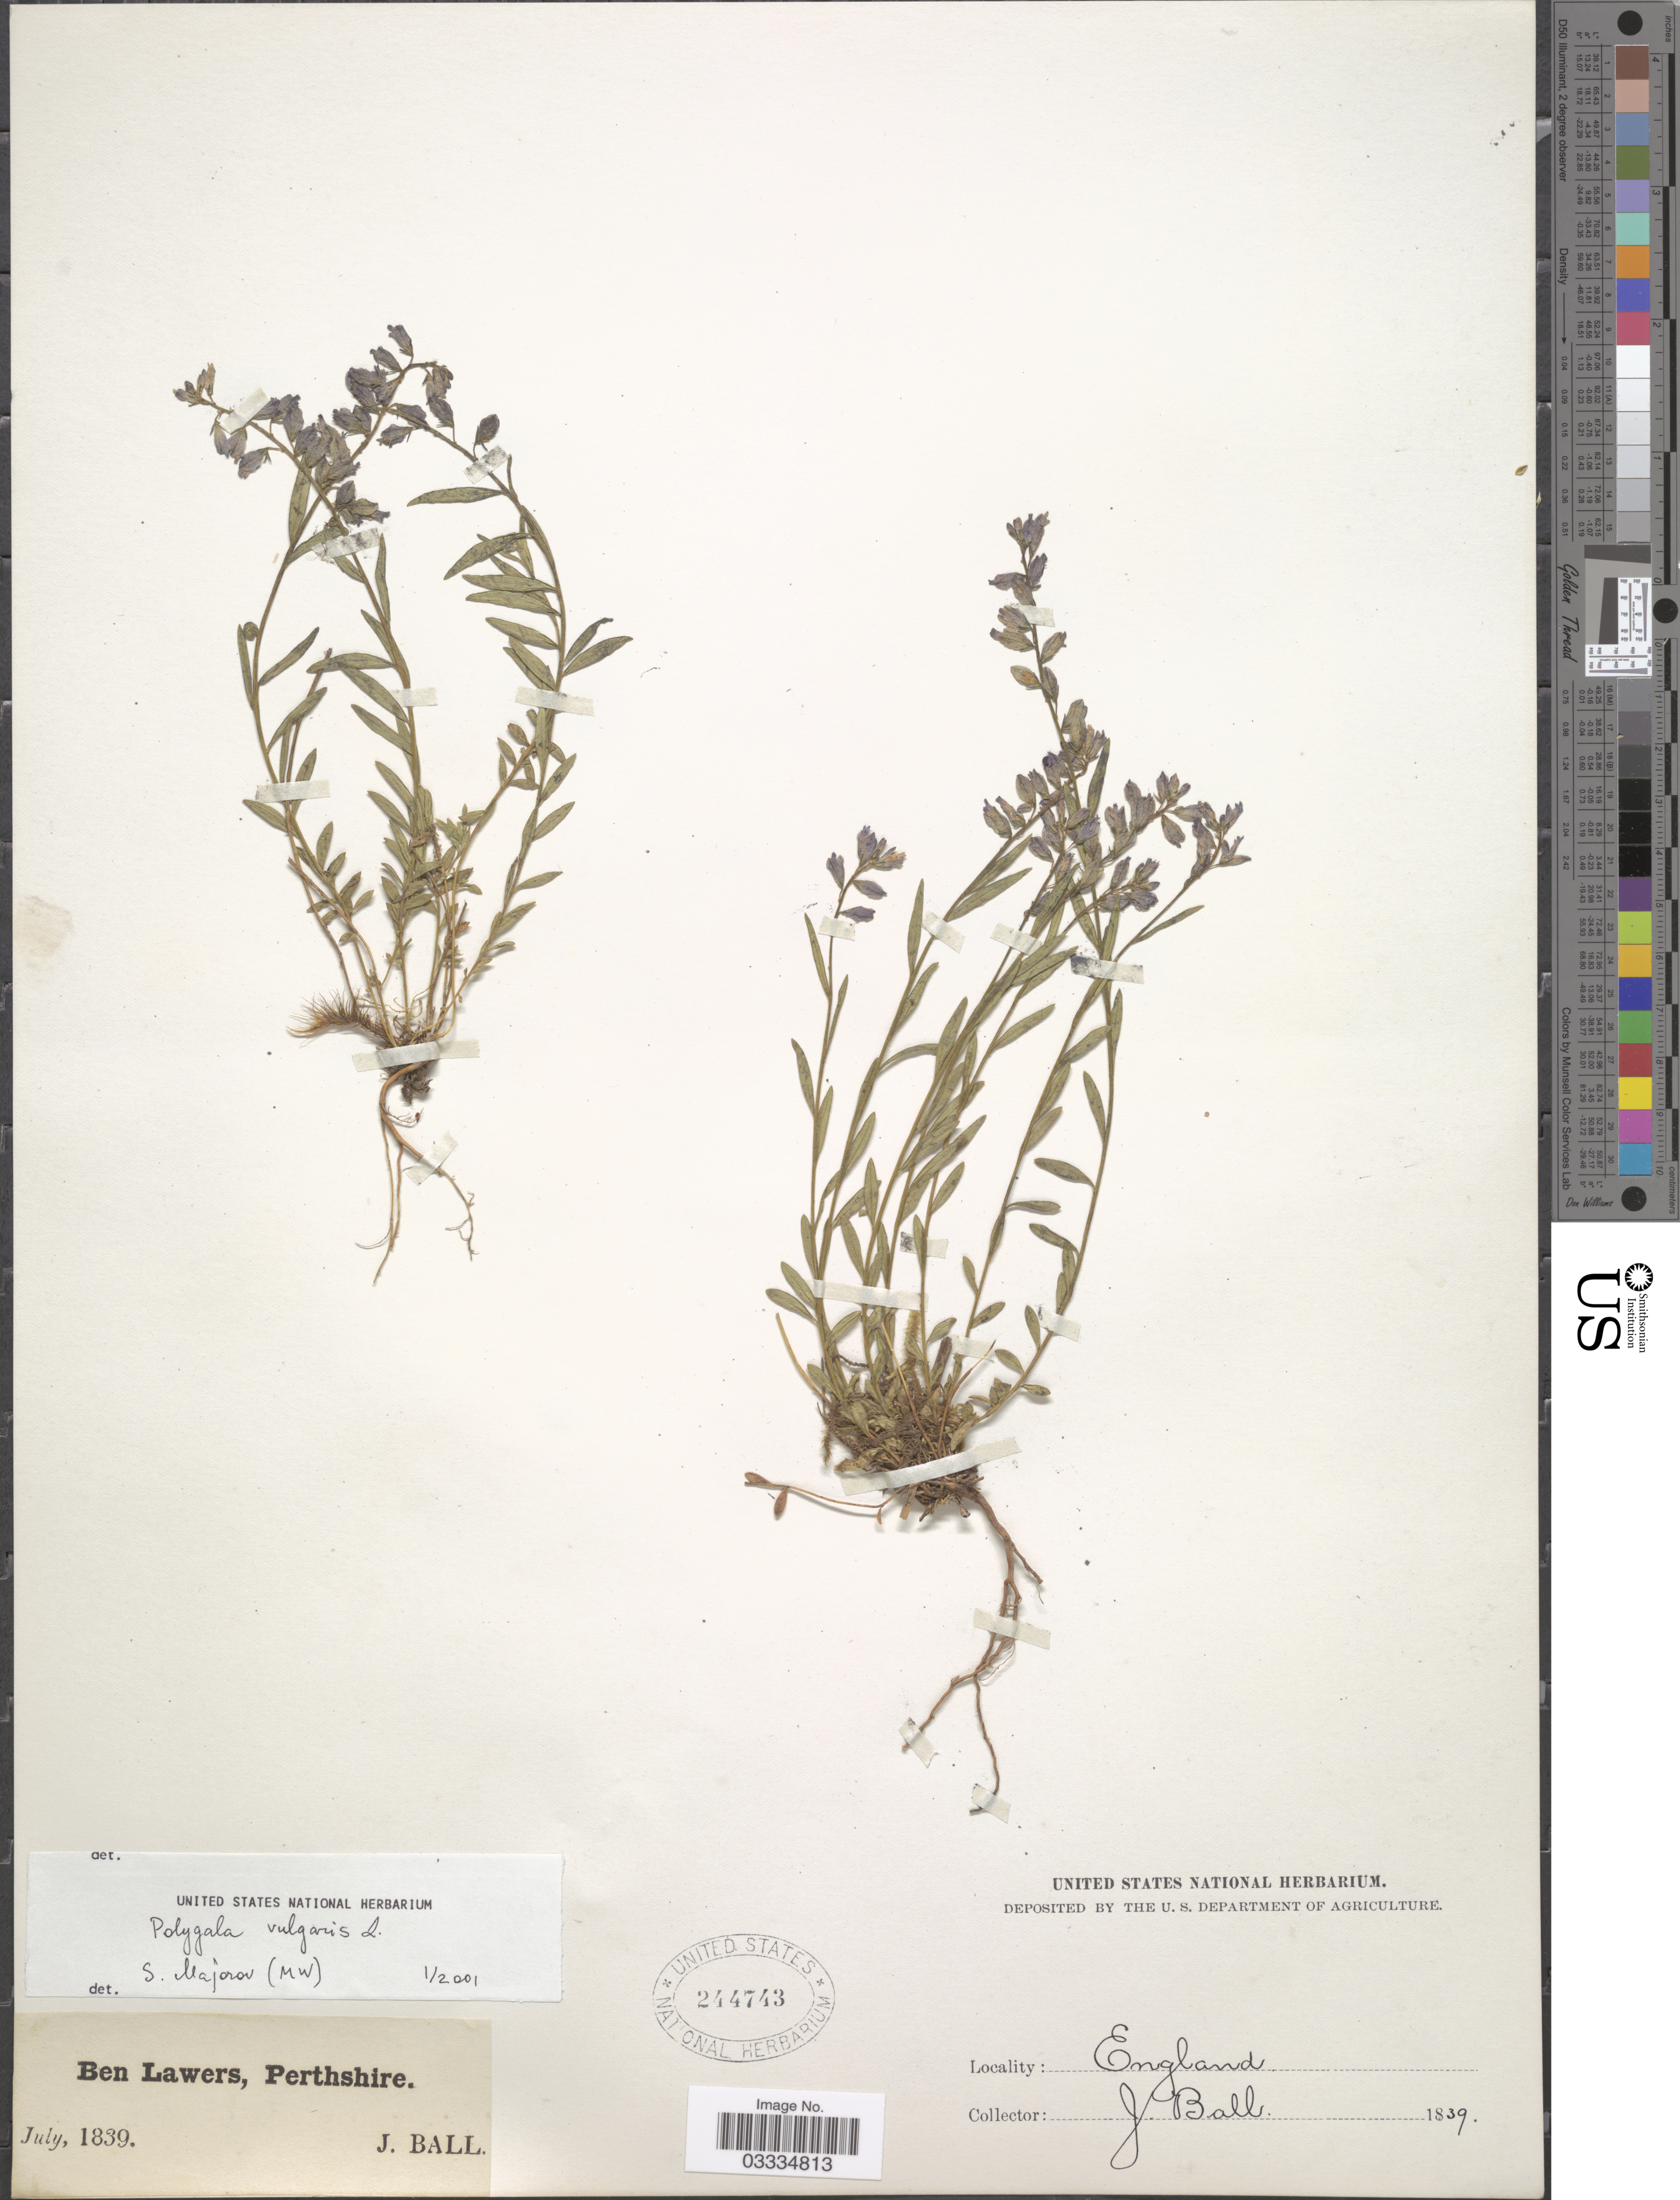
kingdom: Plantae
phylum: Tracheophyta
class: Magnoliopsida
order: Fabales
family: Polygalaceae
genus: Polygala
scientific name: Polygala vulgaris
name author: L.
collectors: J. Ball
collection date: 1839-07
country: United Kingdom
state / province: England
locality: Ben Lawers, Perthshire. England.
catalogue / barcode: US 244743